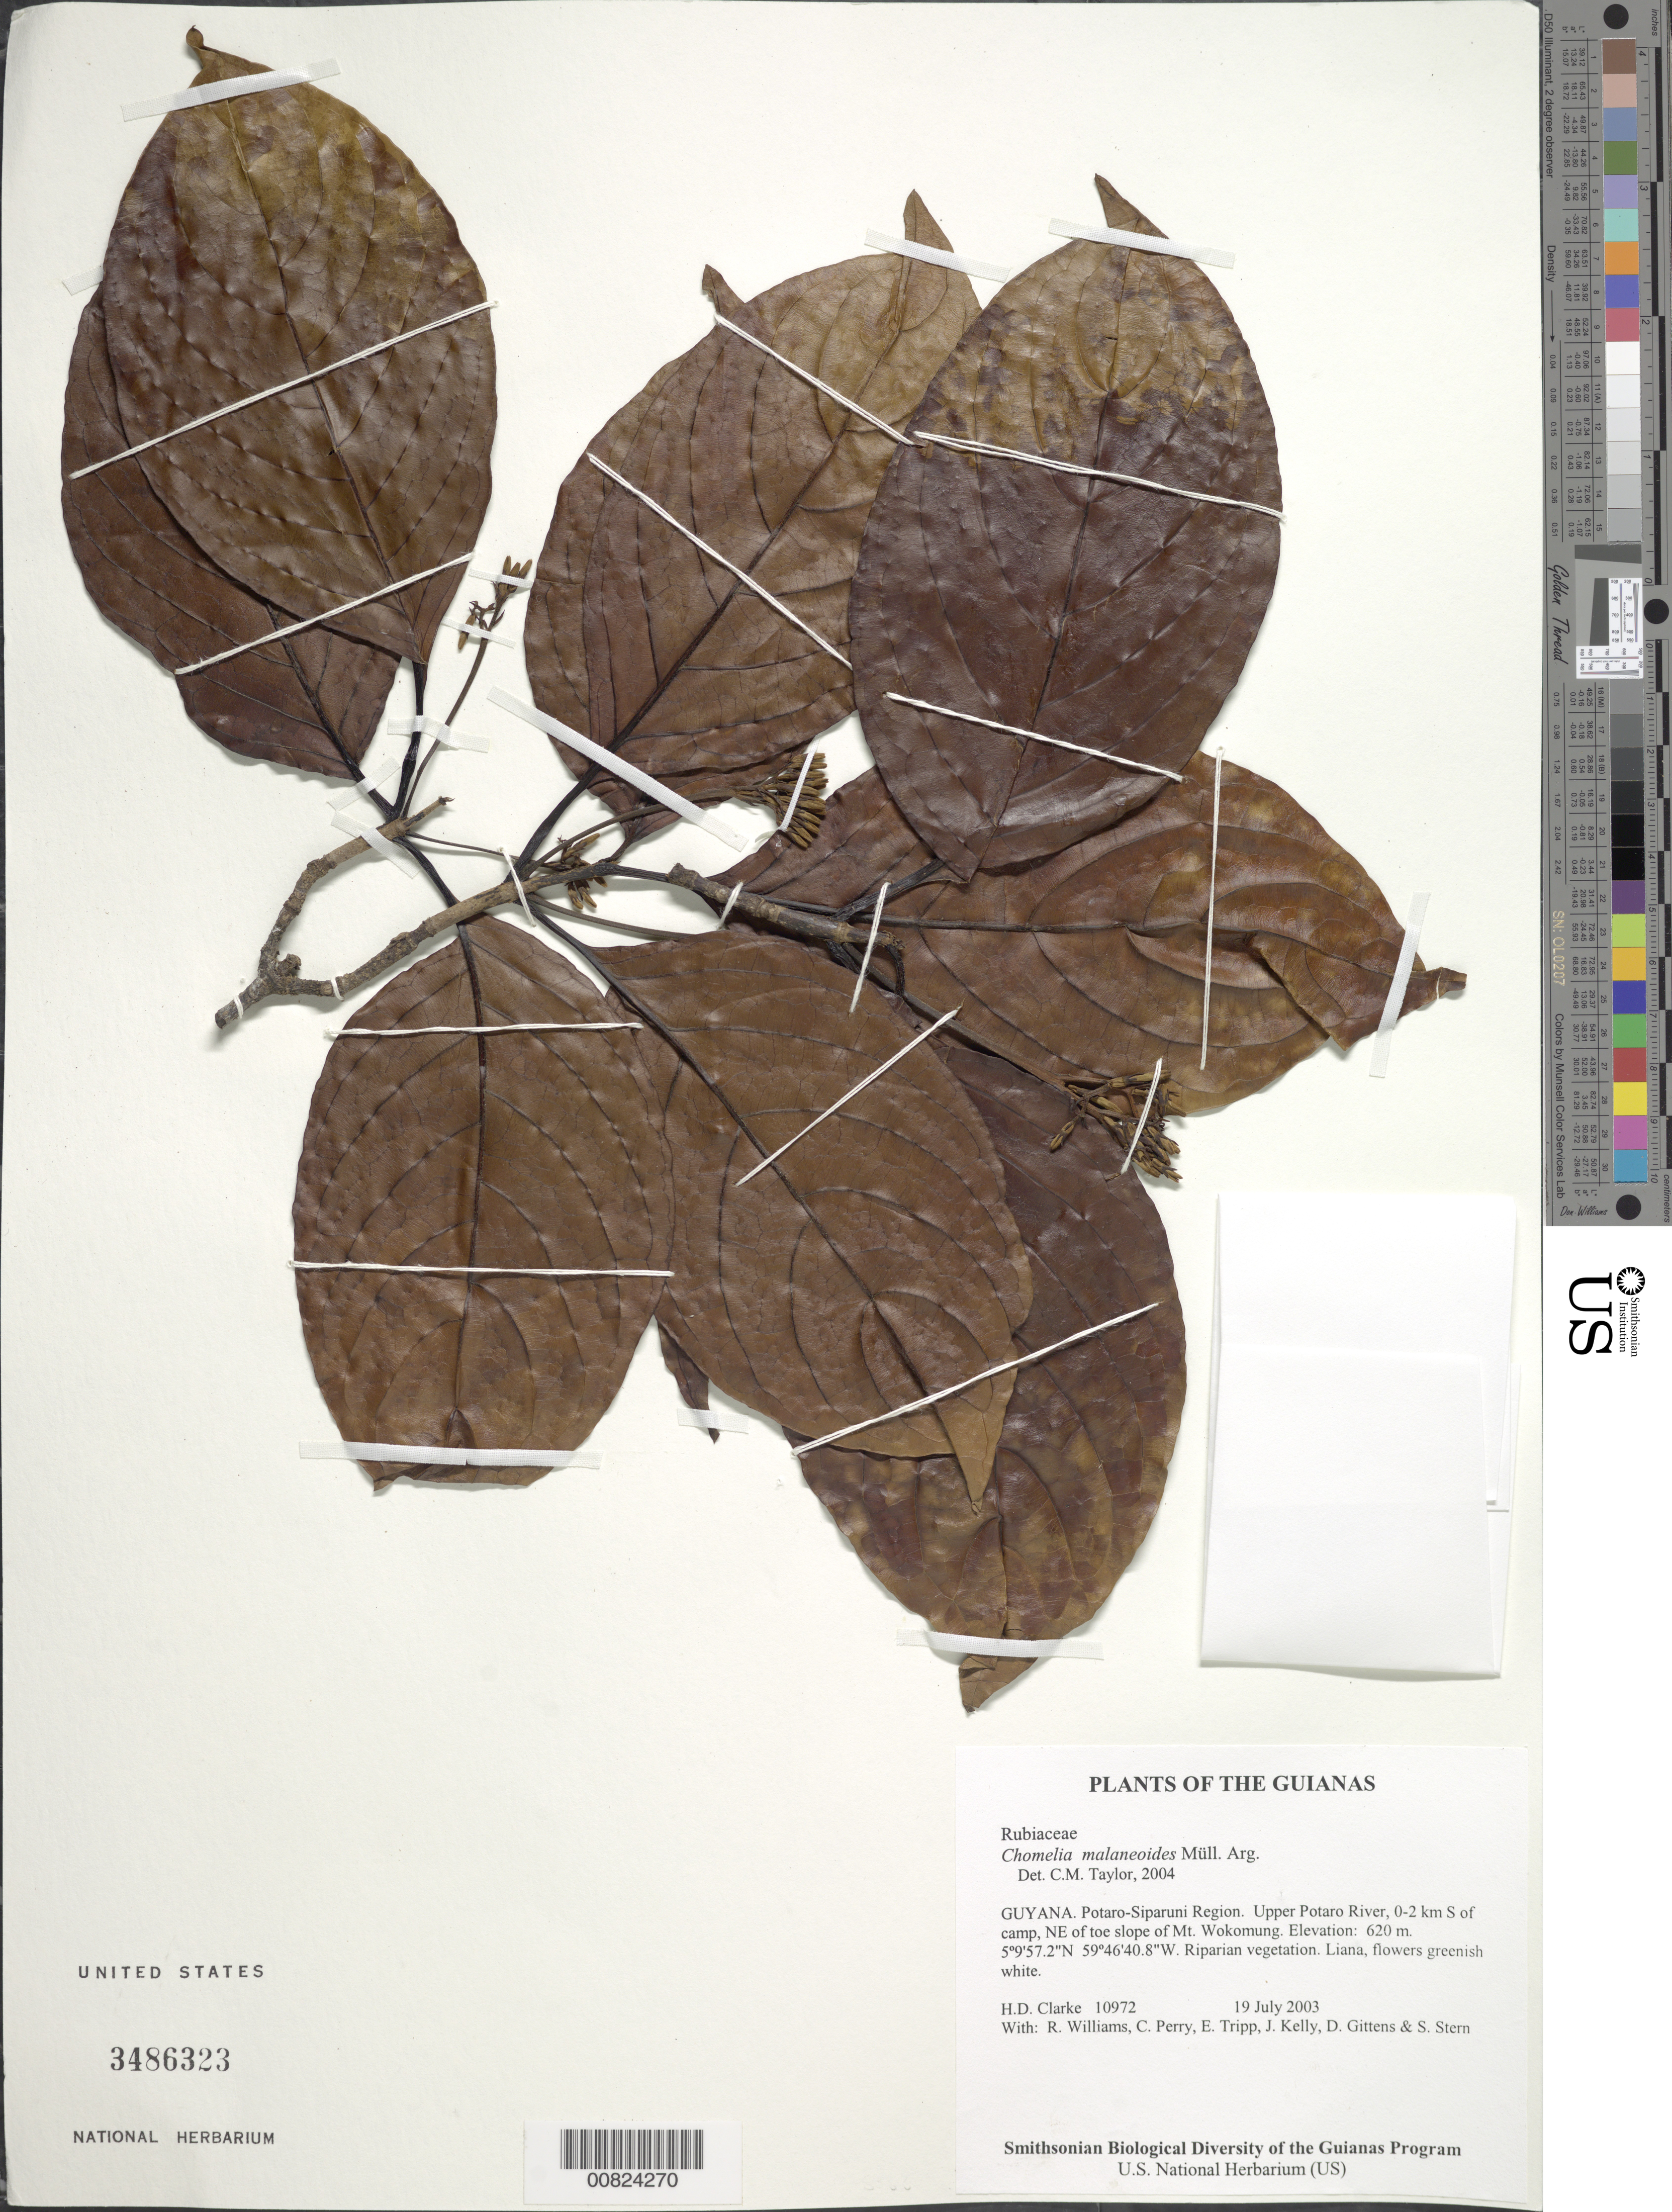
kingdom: Plantae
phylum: Tracheophyta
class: Magnoliopsida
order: Gentianales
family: Rubiaceae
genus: Chomelia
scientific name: Chomelia malaneoides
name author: Müll. Arg.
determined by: Taylor, Charlotte M.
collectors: H. D. Clarke, R. Williams, C. Perry, E. Tripp, J. Kelly, D. Gittens & S. R. Stern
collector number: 10972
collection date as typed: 19 July 2003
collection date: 2003-07-19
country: Guyana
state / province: Potaro-Siparuni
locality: Upper Potaro River, 0-2 km S of camp, NE of toe slope of Mt. Wokomung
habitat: Riparian vegetation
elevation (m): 620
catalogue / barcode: US 3486323